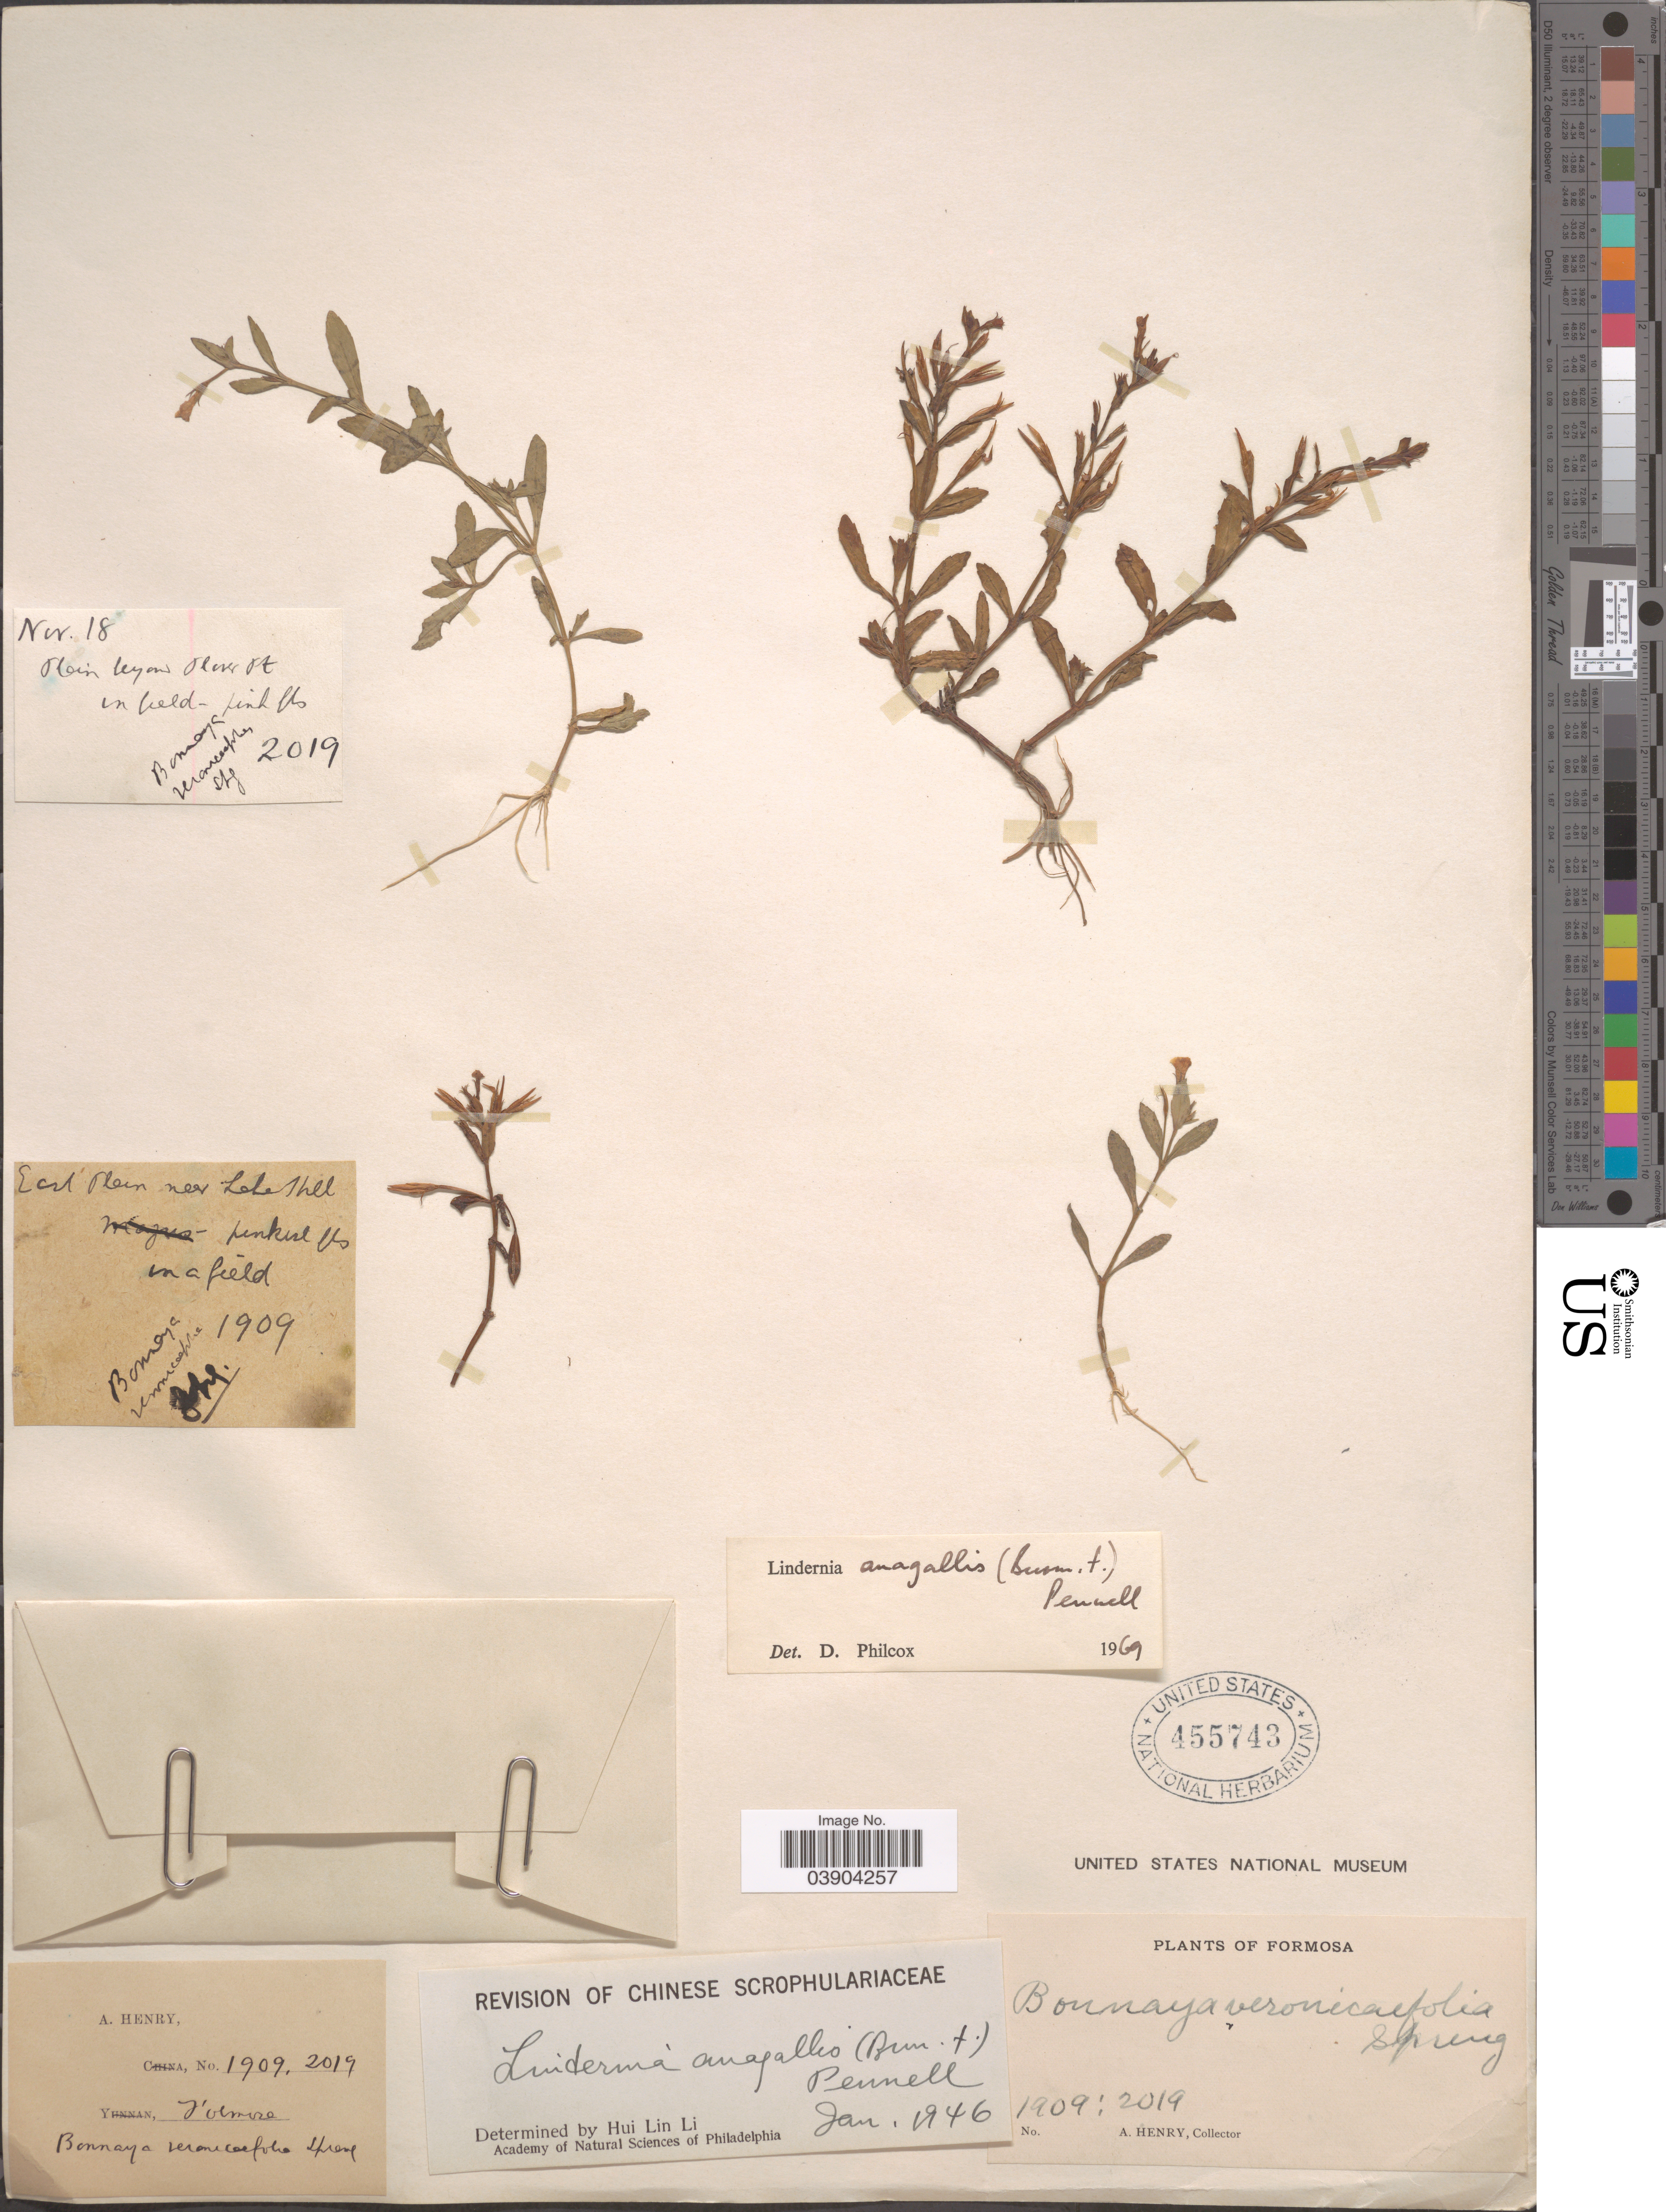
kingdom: Plantae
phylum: Tracheophyta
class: Magnoliopsida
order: Lamiales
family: Linderniaceae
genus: Lindernia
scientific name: Lindernia anagallis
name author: (Burm. f.) Pennell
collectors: A. Henry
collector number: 2019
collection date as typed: Transcribed d/m/y: /11/18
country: Taiwan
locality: Formosa. Plain beyond Plover Pt.